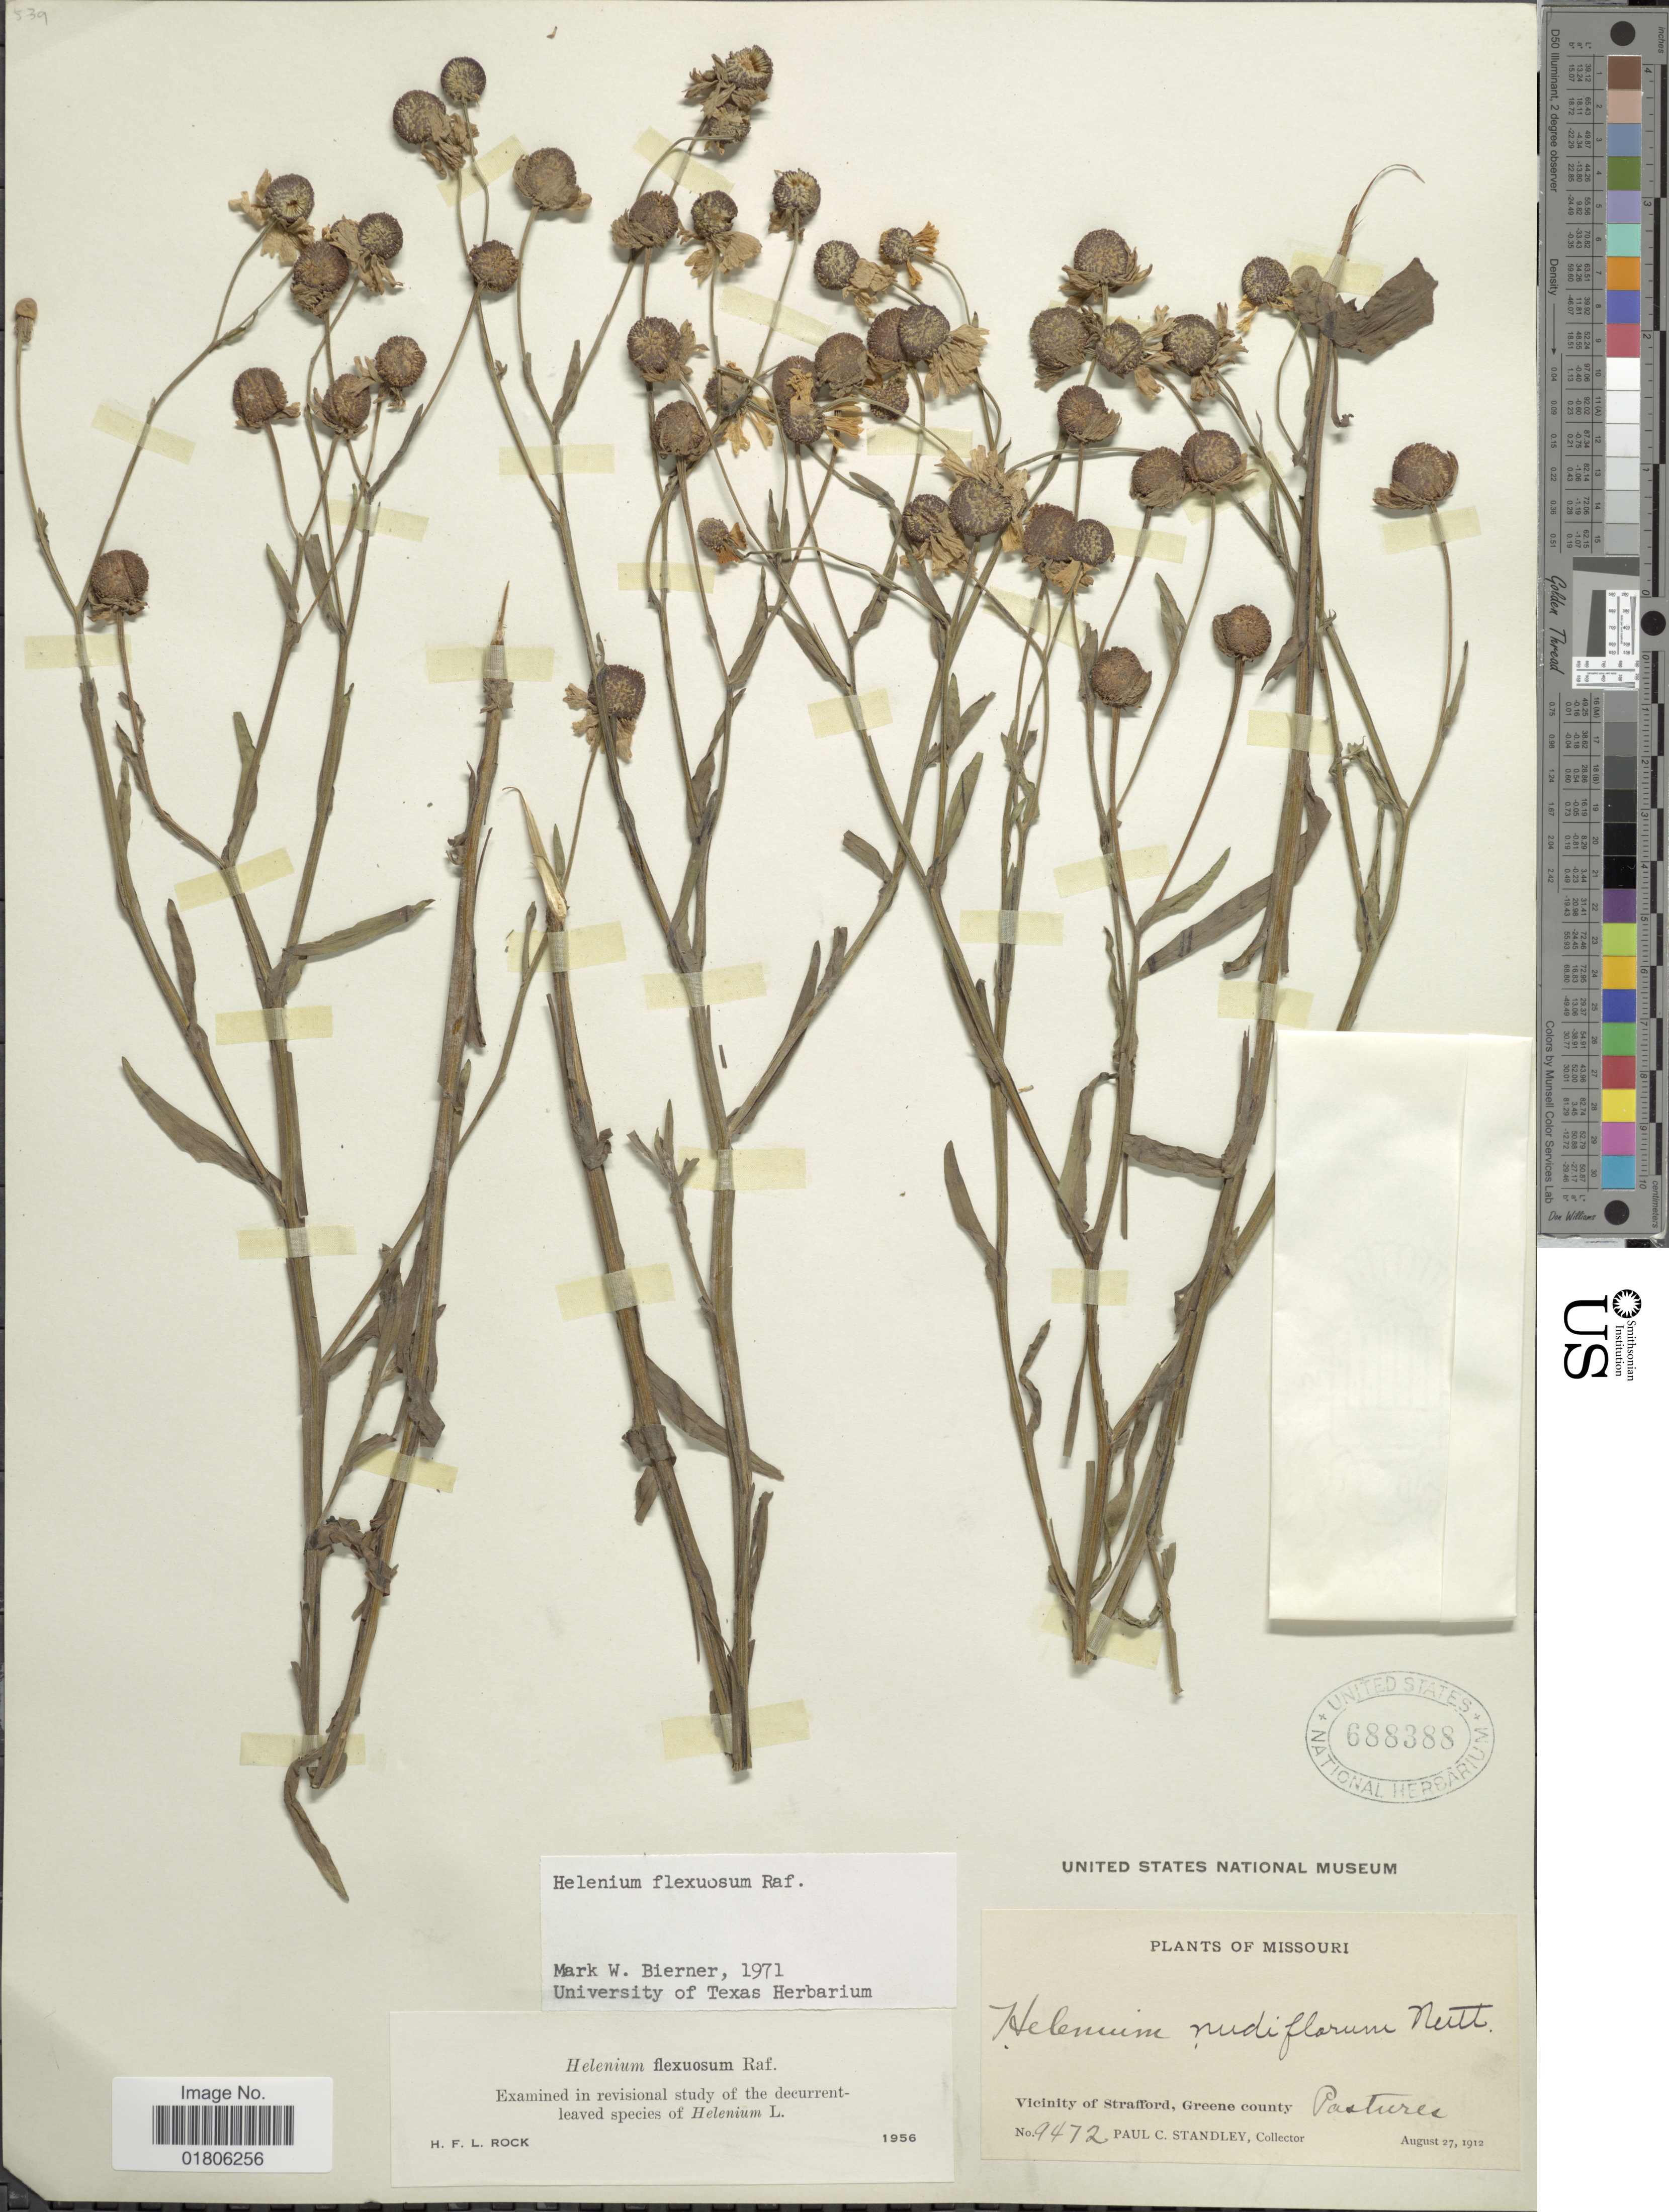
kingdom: Plantae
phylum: Tracheophyta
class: Magnoliopsida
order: Asterales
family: Asteraceae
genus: Helenium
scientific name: Helenium flexuosum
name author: Raf.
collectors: P. C. Standley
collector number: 9472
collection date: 1912-08-27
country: United States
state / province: Missouri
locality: Vicinity of Strafford, Greene County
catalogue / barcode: US 688388